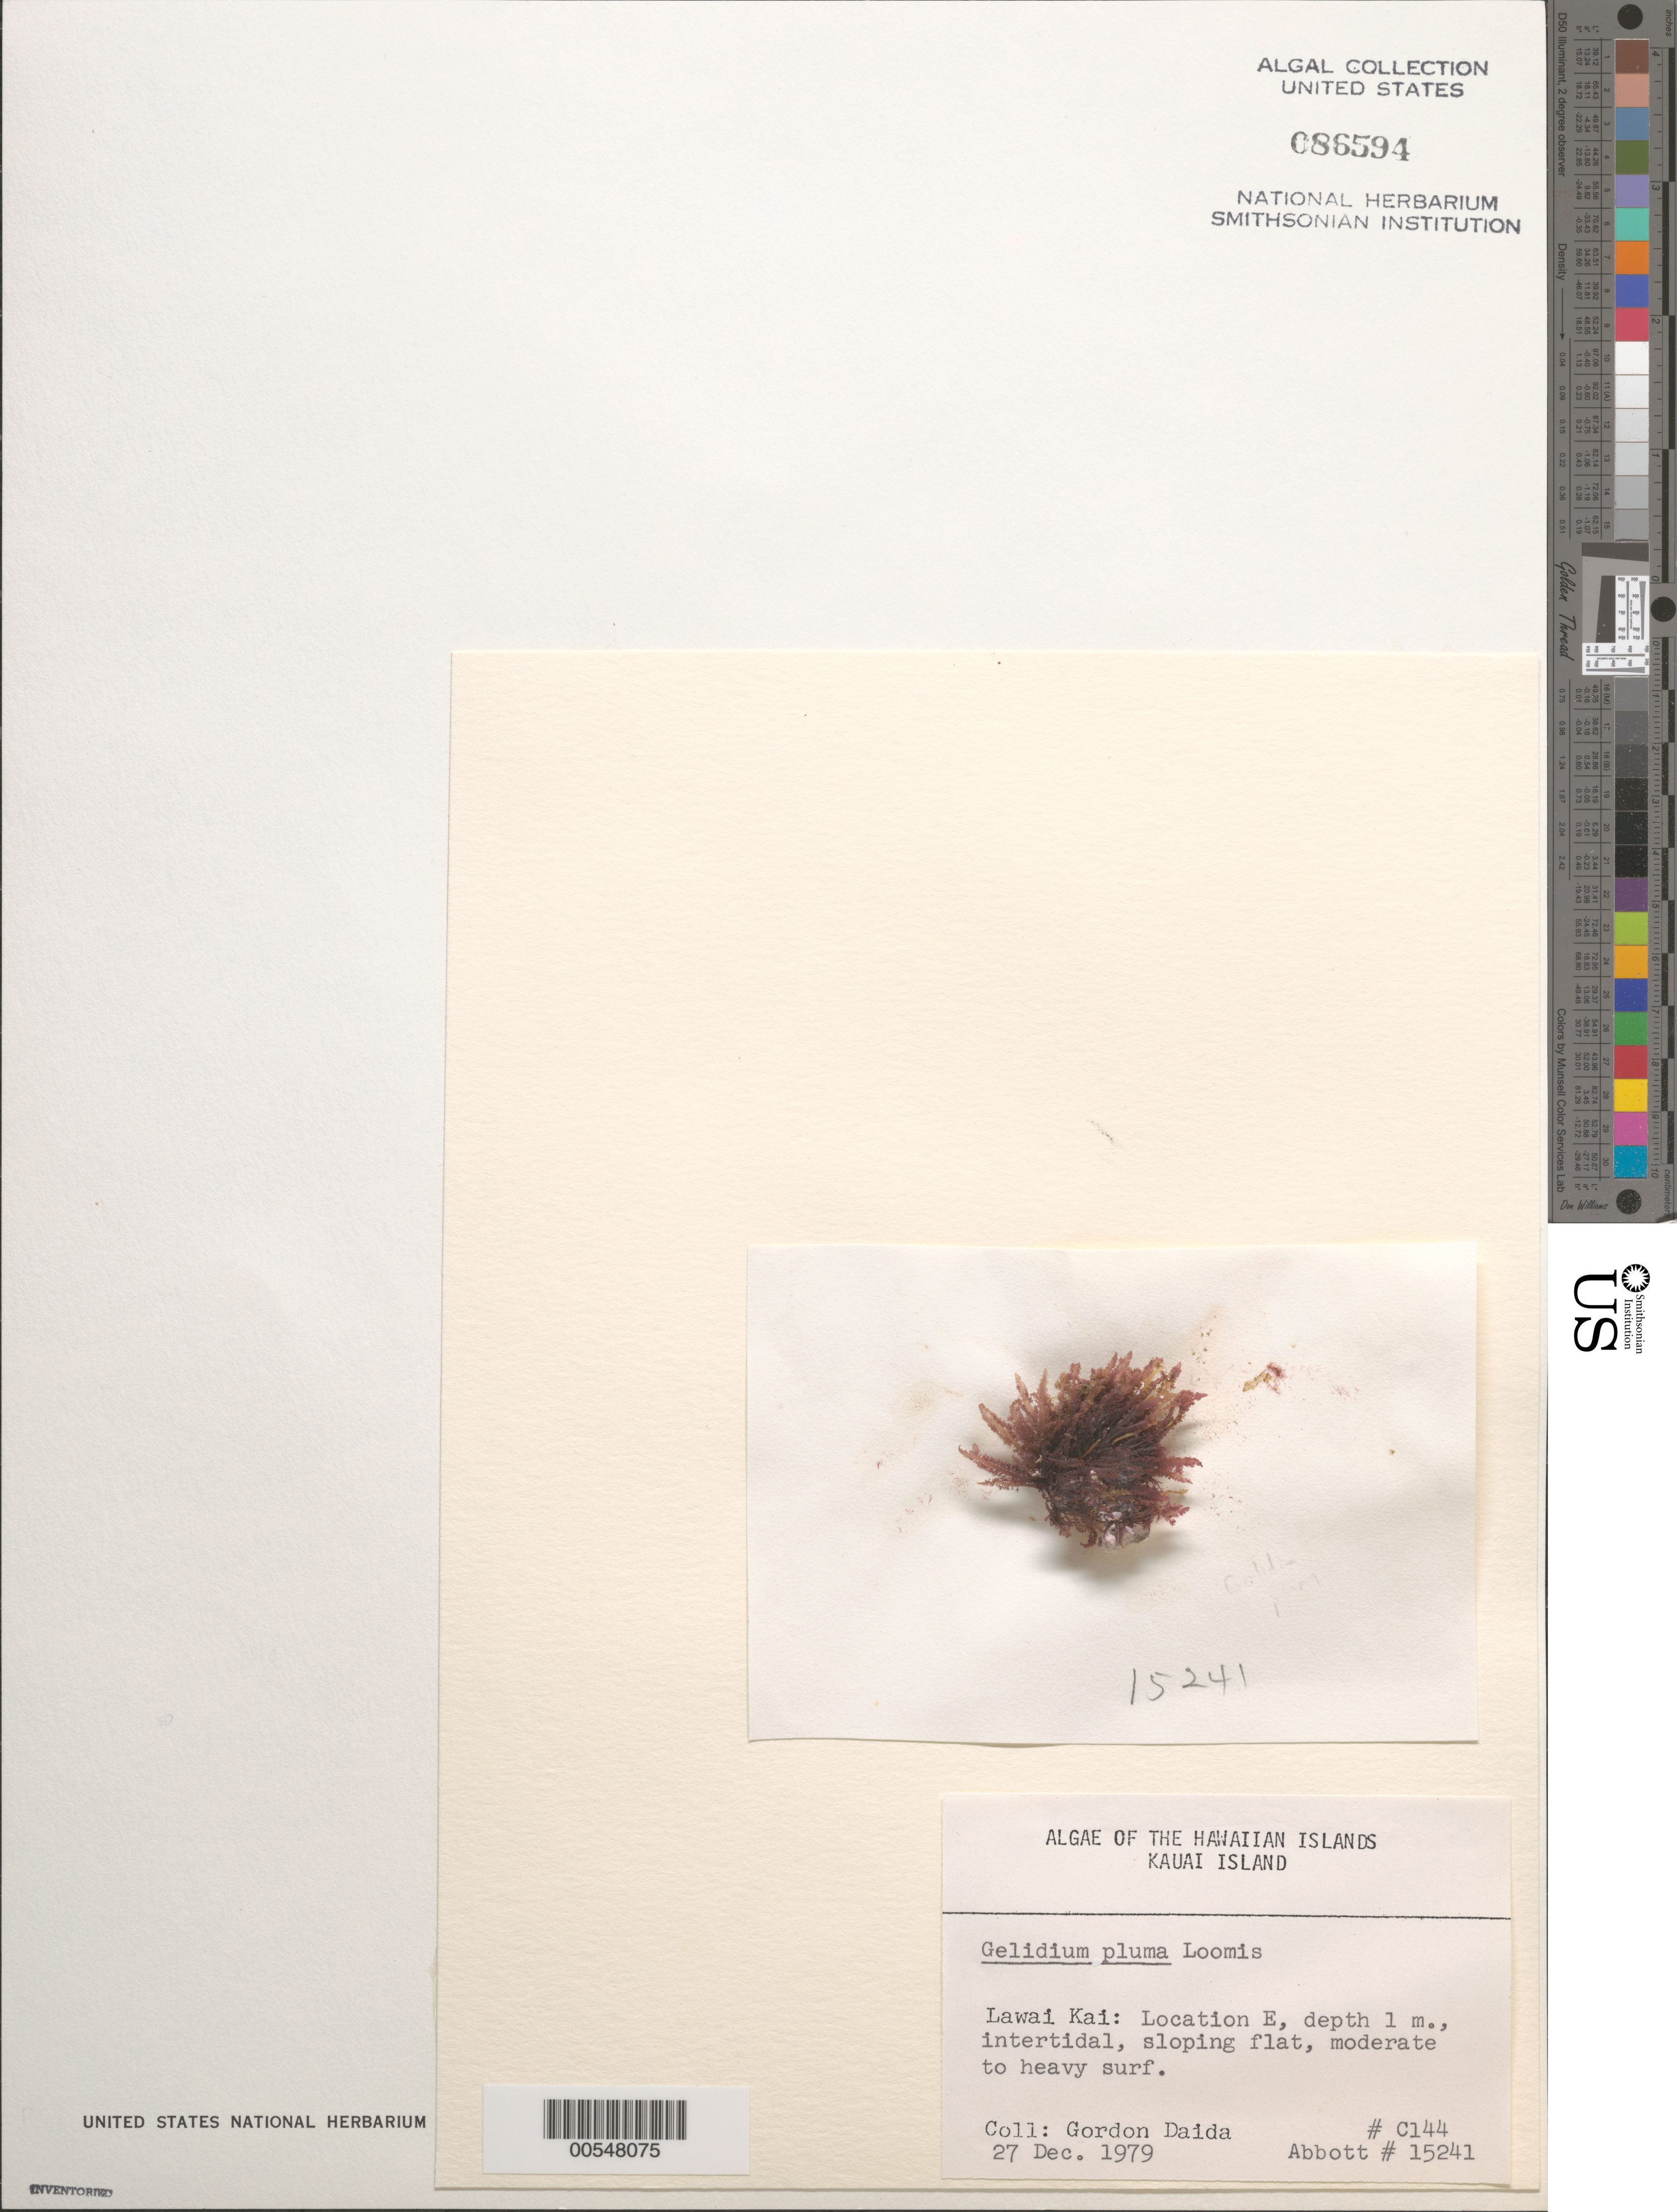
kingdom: Plantae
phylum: Rhodophyta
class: Florideophyceae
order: Gelidiales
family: Gelidiaceae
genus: Gelidium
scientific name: Gelidium pluma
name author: Bornet ex N.H. Loomis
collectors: G. Daida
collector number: C144 & IAA 15241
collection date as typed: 27 Dec 1979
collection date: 1979-12-27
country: United States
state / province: Hawaii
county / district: Kauai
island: Kaua'i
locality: Lawai Kai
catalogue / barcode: US 86594